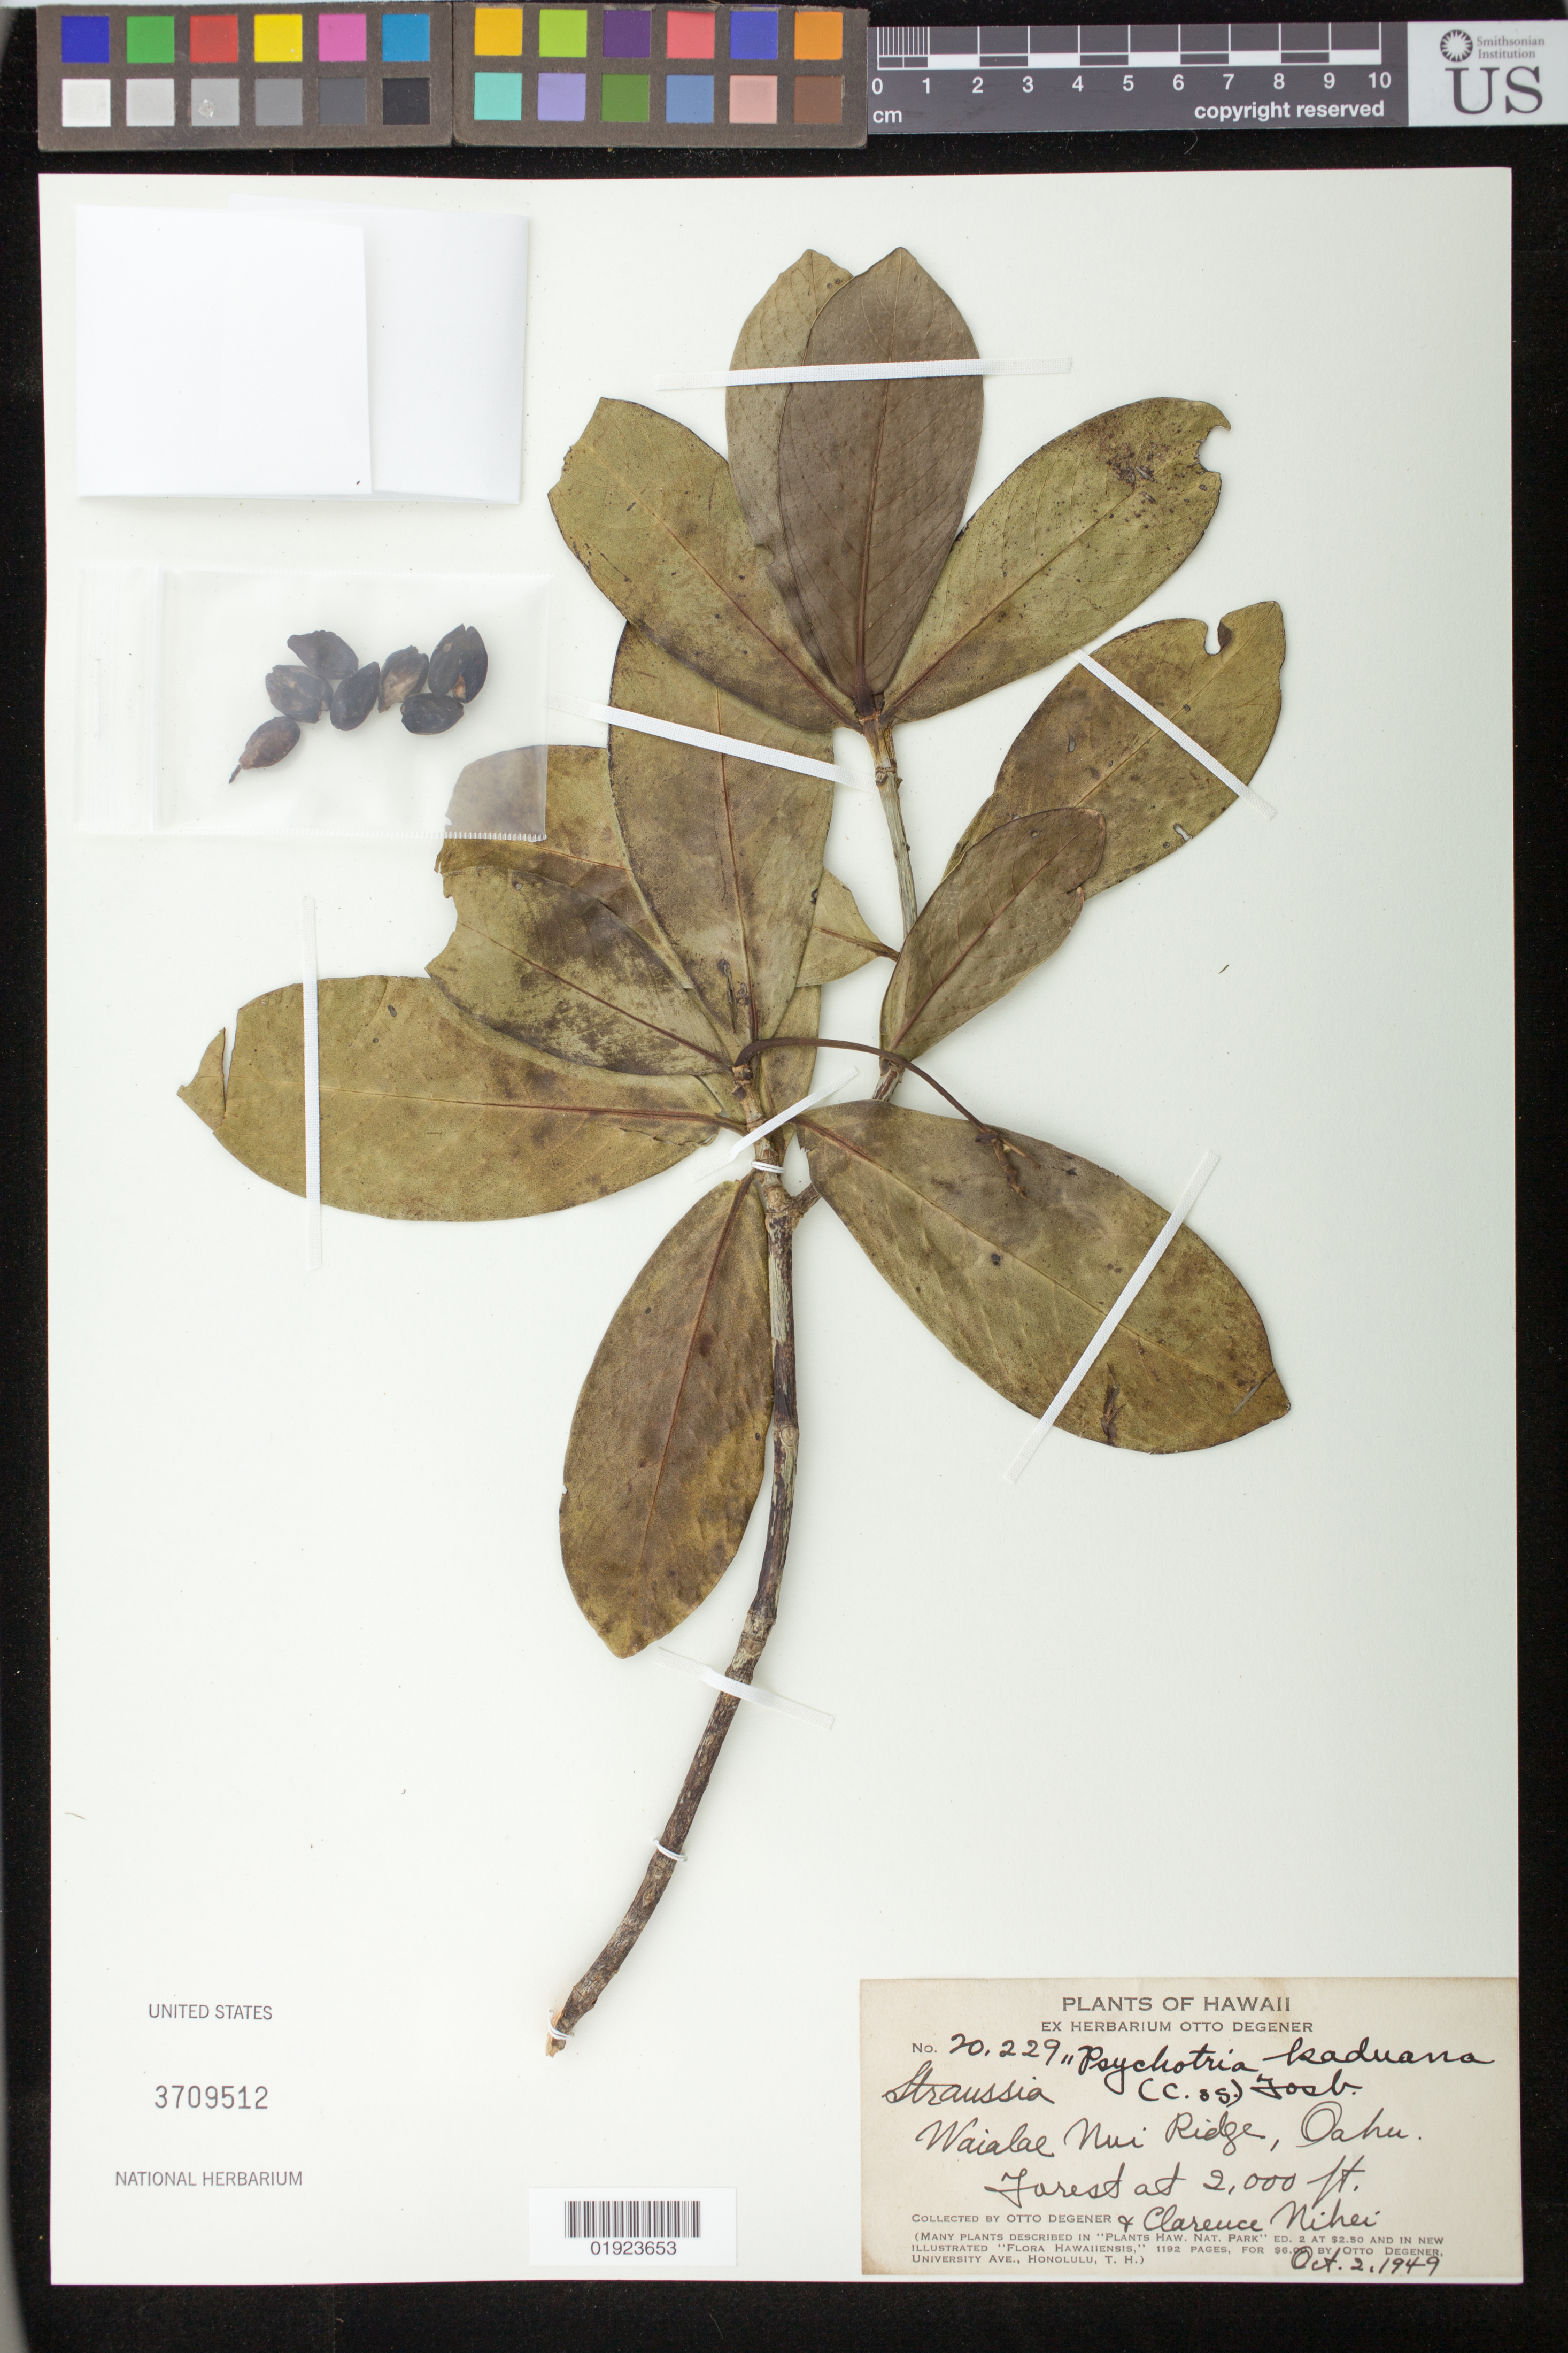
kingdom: Plantae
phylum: Tracheophyta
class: Magnoliopsida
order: Gentianales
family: Rubiaceae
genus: Psychotria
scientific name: Psychotria kaduana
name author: (Cham. & Schltdl.) Fosberg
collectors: O. Degener & C. Nihei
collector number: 20,229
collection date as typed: Oct. 2, 1949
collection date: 1949-10-02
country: United States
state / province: Hawaii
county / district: Honolulu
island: Oahu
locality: Waialae Nui Ridge, Oahu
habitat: forest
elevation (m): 610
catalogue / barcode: US 3709512